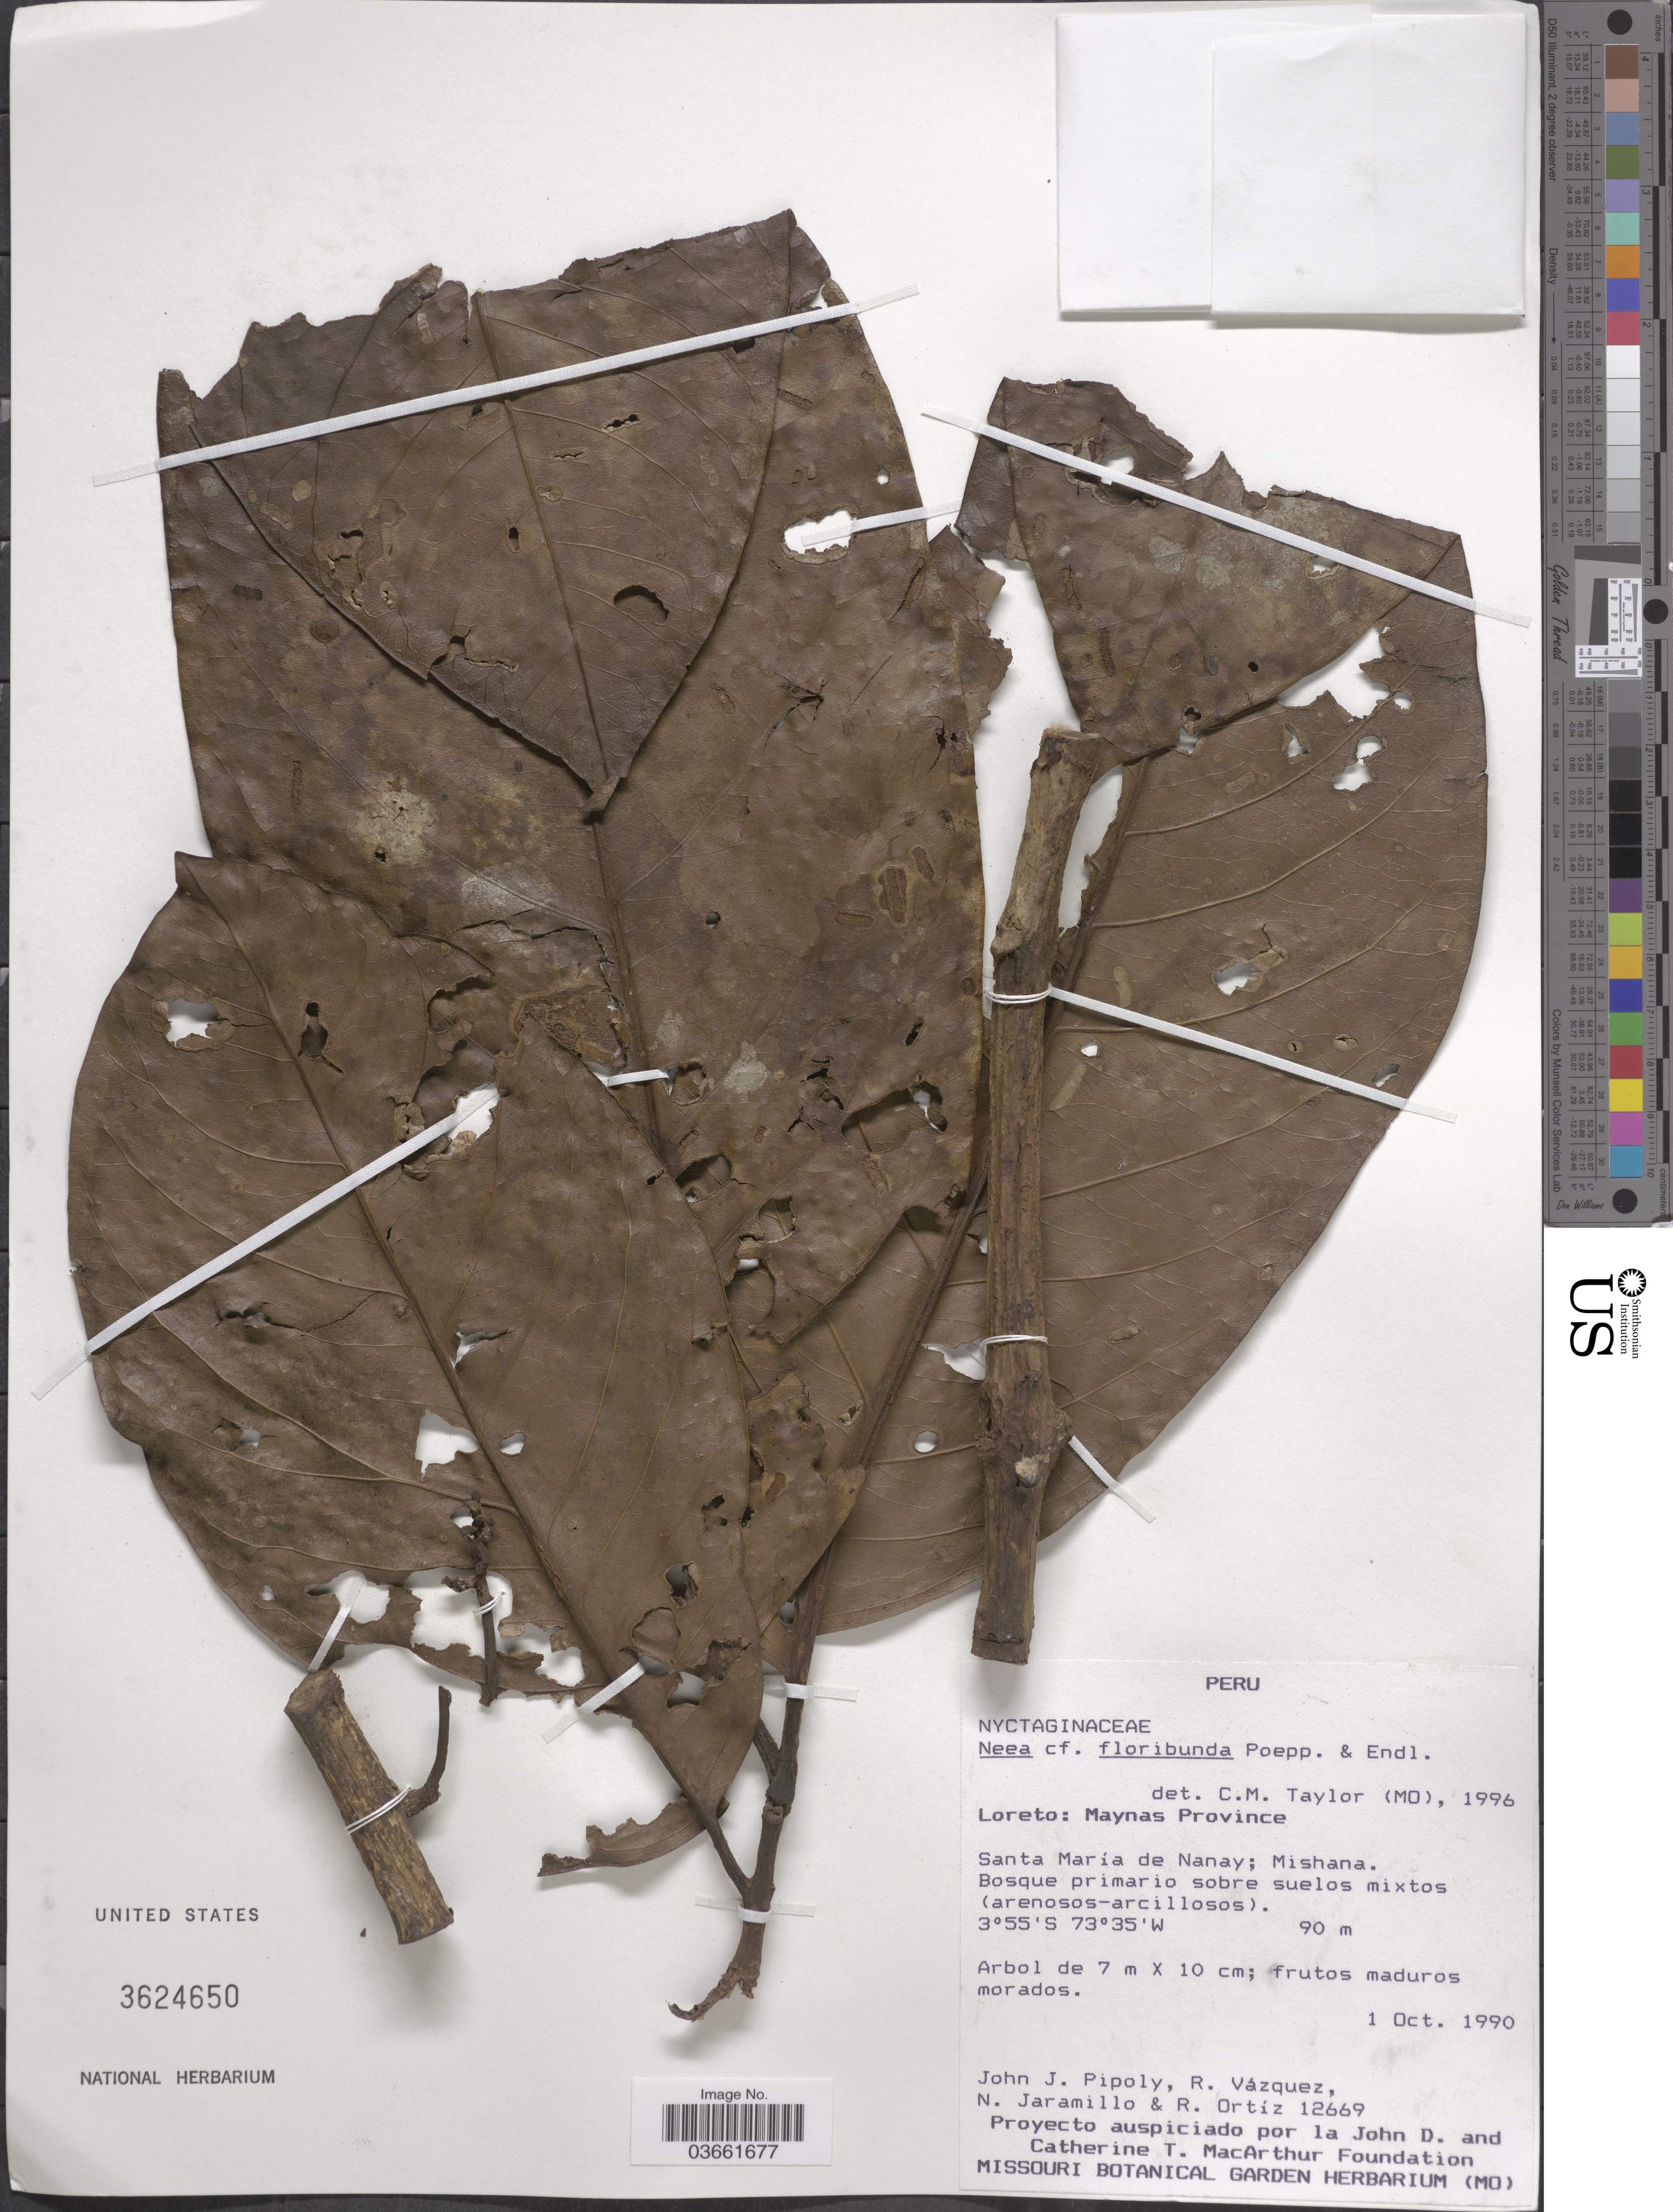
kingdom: Plantae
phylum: Tracheophyta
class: Magnoliopsida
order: Caryophyllales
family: Nyctaginaceae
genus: Neea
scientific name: Neea floribunda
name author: Poepp. & Endl.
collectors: J. J. Pipoly, R. Vazquez, N. Jaramillo & R. Ortíz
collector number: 12669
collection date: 1990-10-01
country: Peru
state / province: Loreto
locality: Maynas Province. Santa María de Nanay; Mishana.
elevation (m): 90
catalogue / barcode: US 3624650